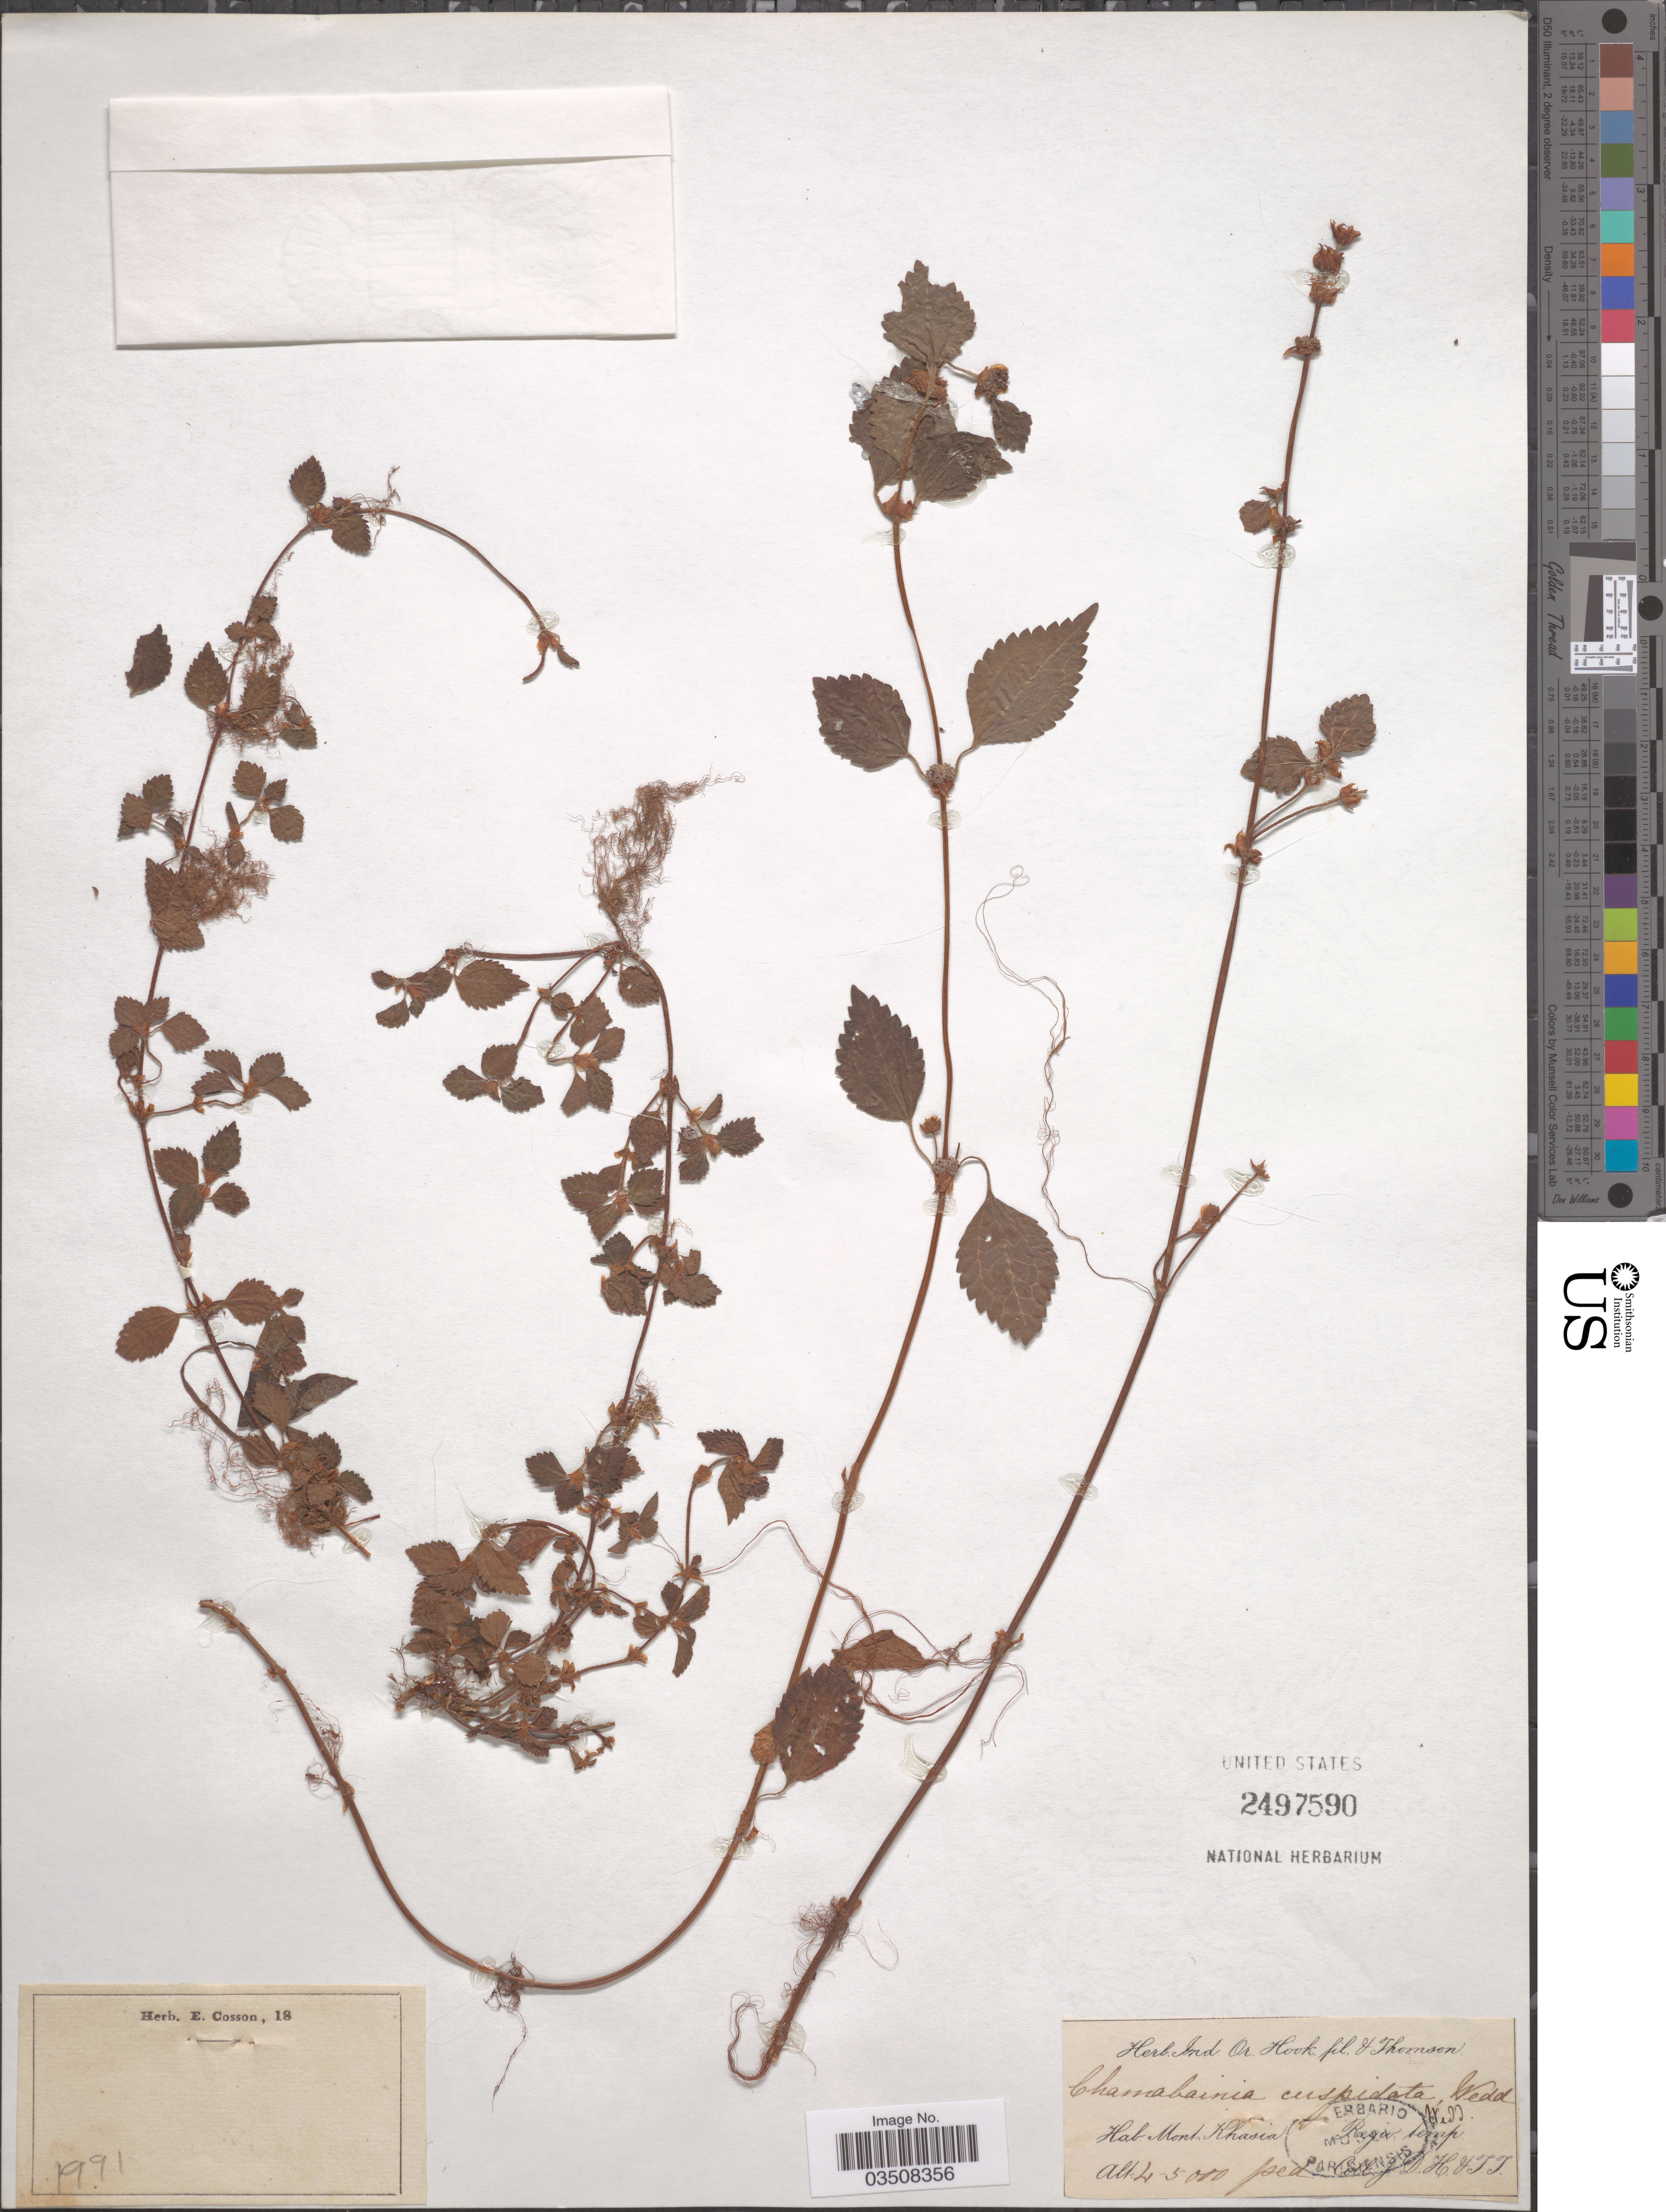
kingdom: Plantae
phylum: Tracheophyta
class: Magnoliopsida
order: Rosales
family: Urticaceae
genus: Chamabainia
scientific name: Chamabainia cuspidata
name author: Wight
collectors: J. D. Hooker & T. Thomson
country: India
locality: Mont. Khasia. Regio. temp.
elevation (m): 1219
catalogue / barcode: US 2497590